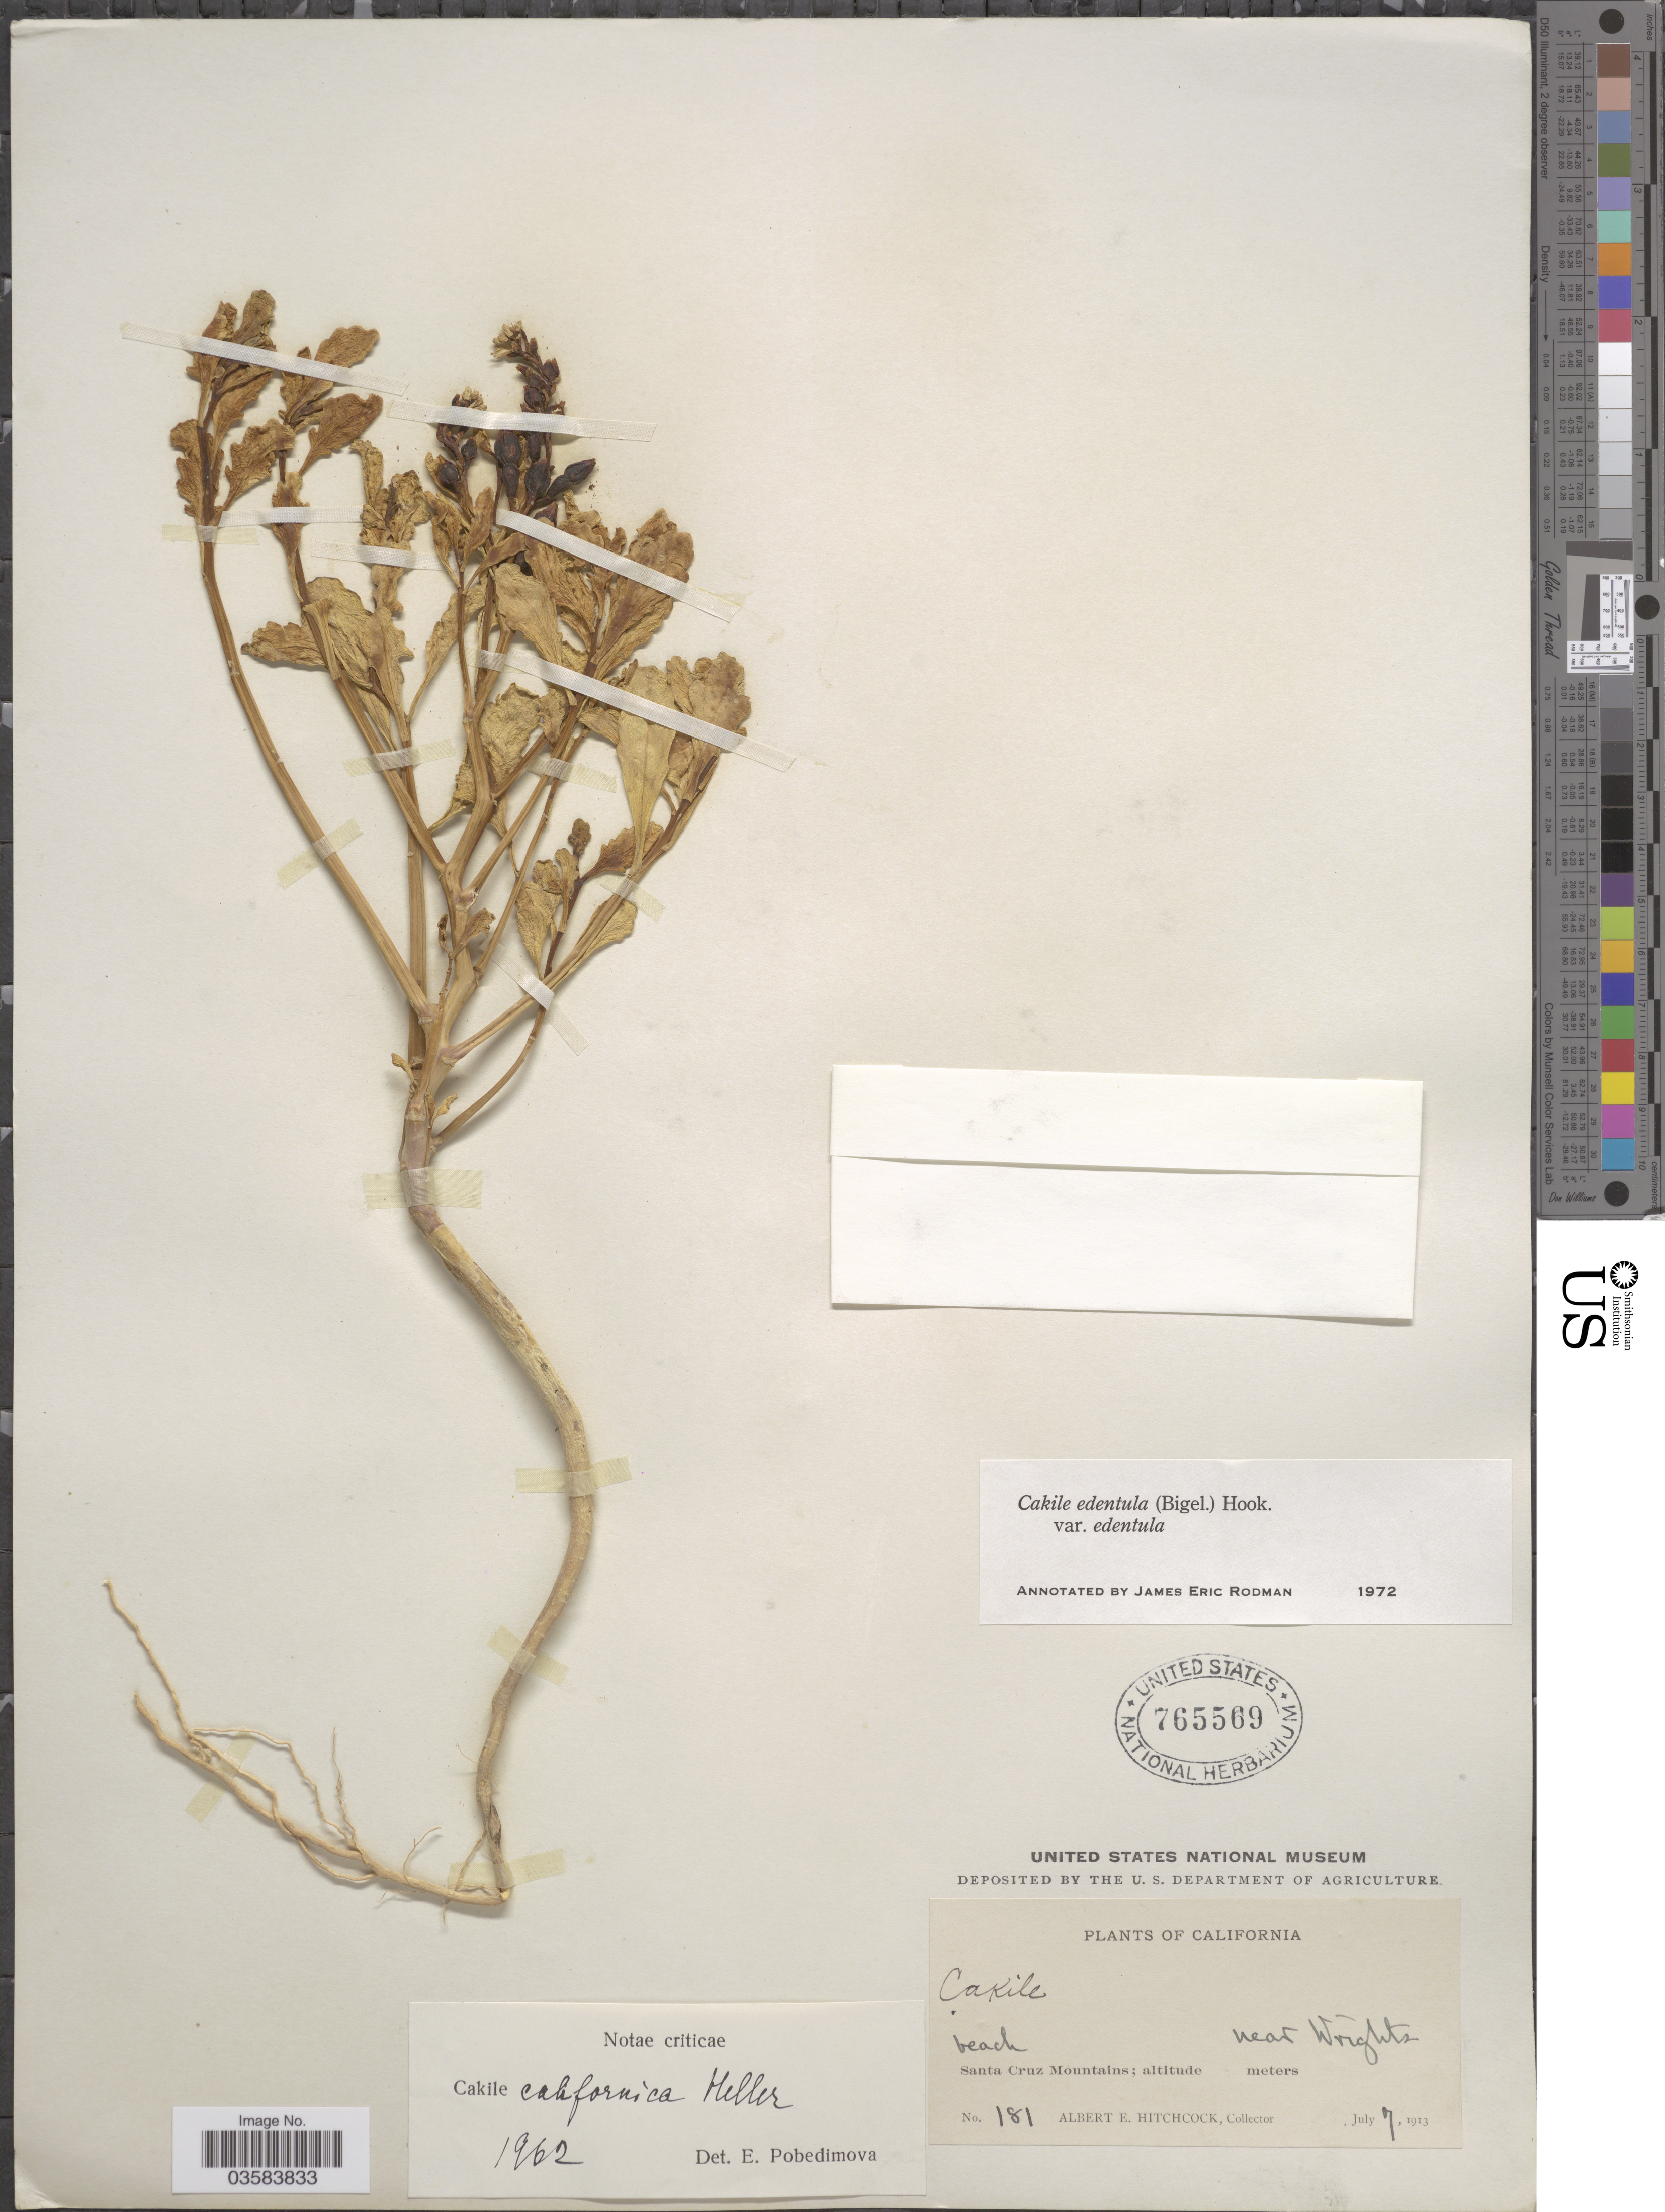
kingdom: Plantae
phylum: Tracheophyta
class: Magnoliopsida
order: Brassicales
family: Brassicaceae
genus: Cakile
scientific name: Cakile edentula var. edentula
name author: (Bigelow) Hook.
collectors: A. Hitchcock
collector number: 181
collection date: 1913-07-07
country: United States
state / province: California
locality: Beach near Wrights. Santa Cruz Mountains.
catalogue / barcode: US 765569